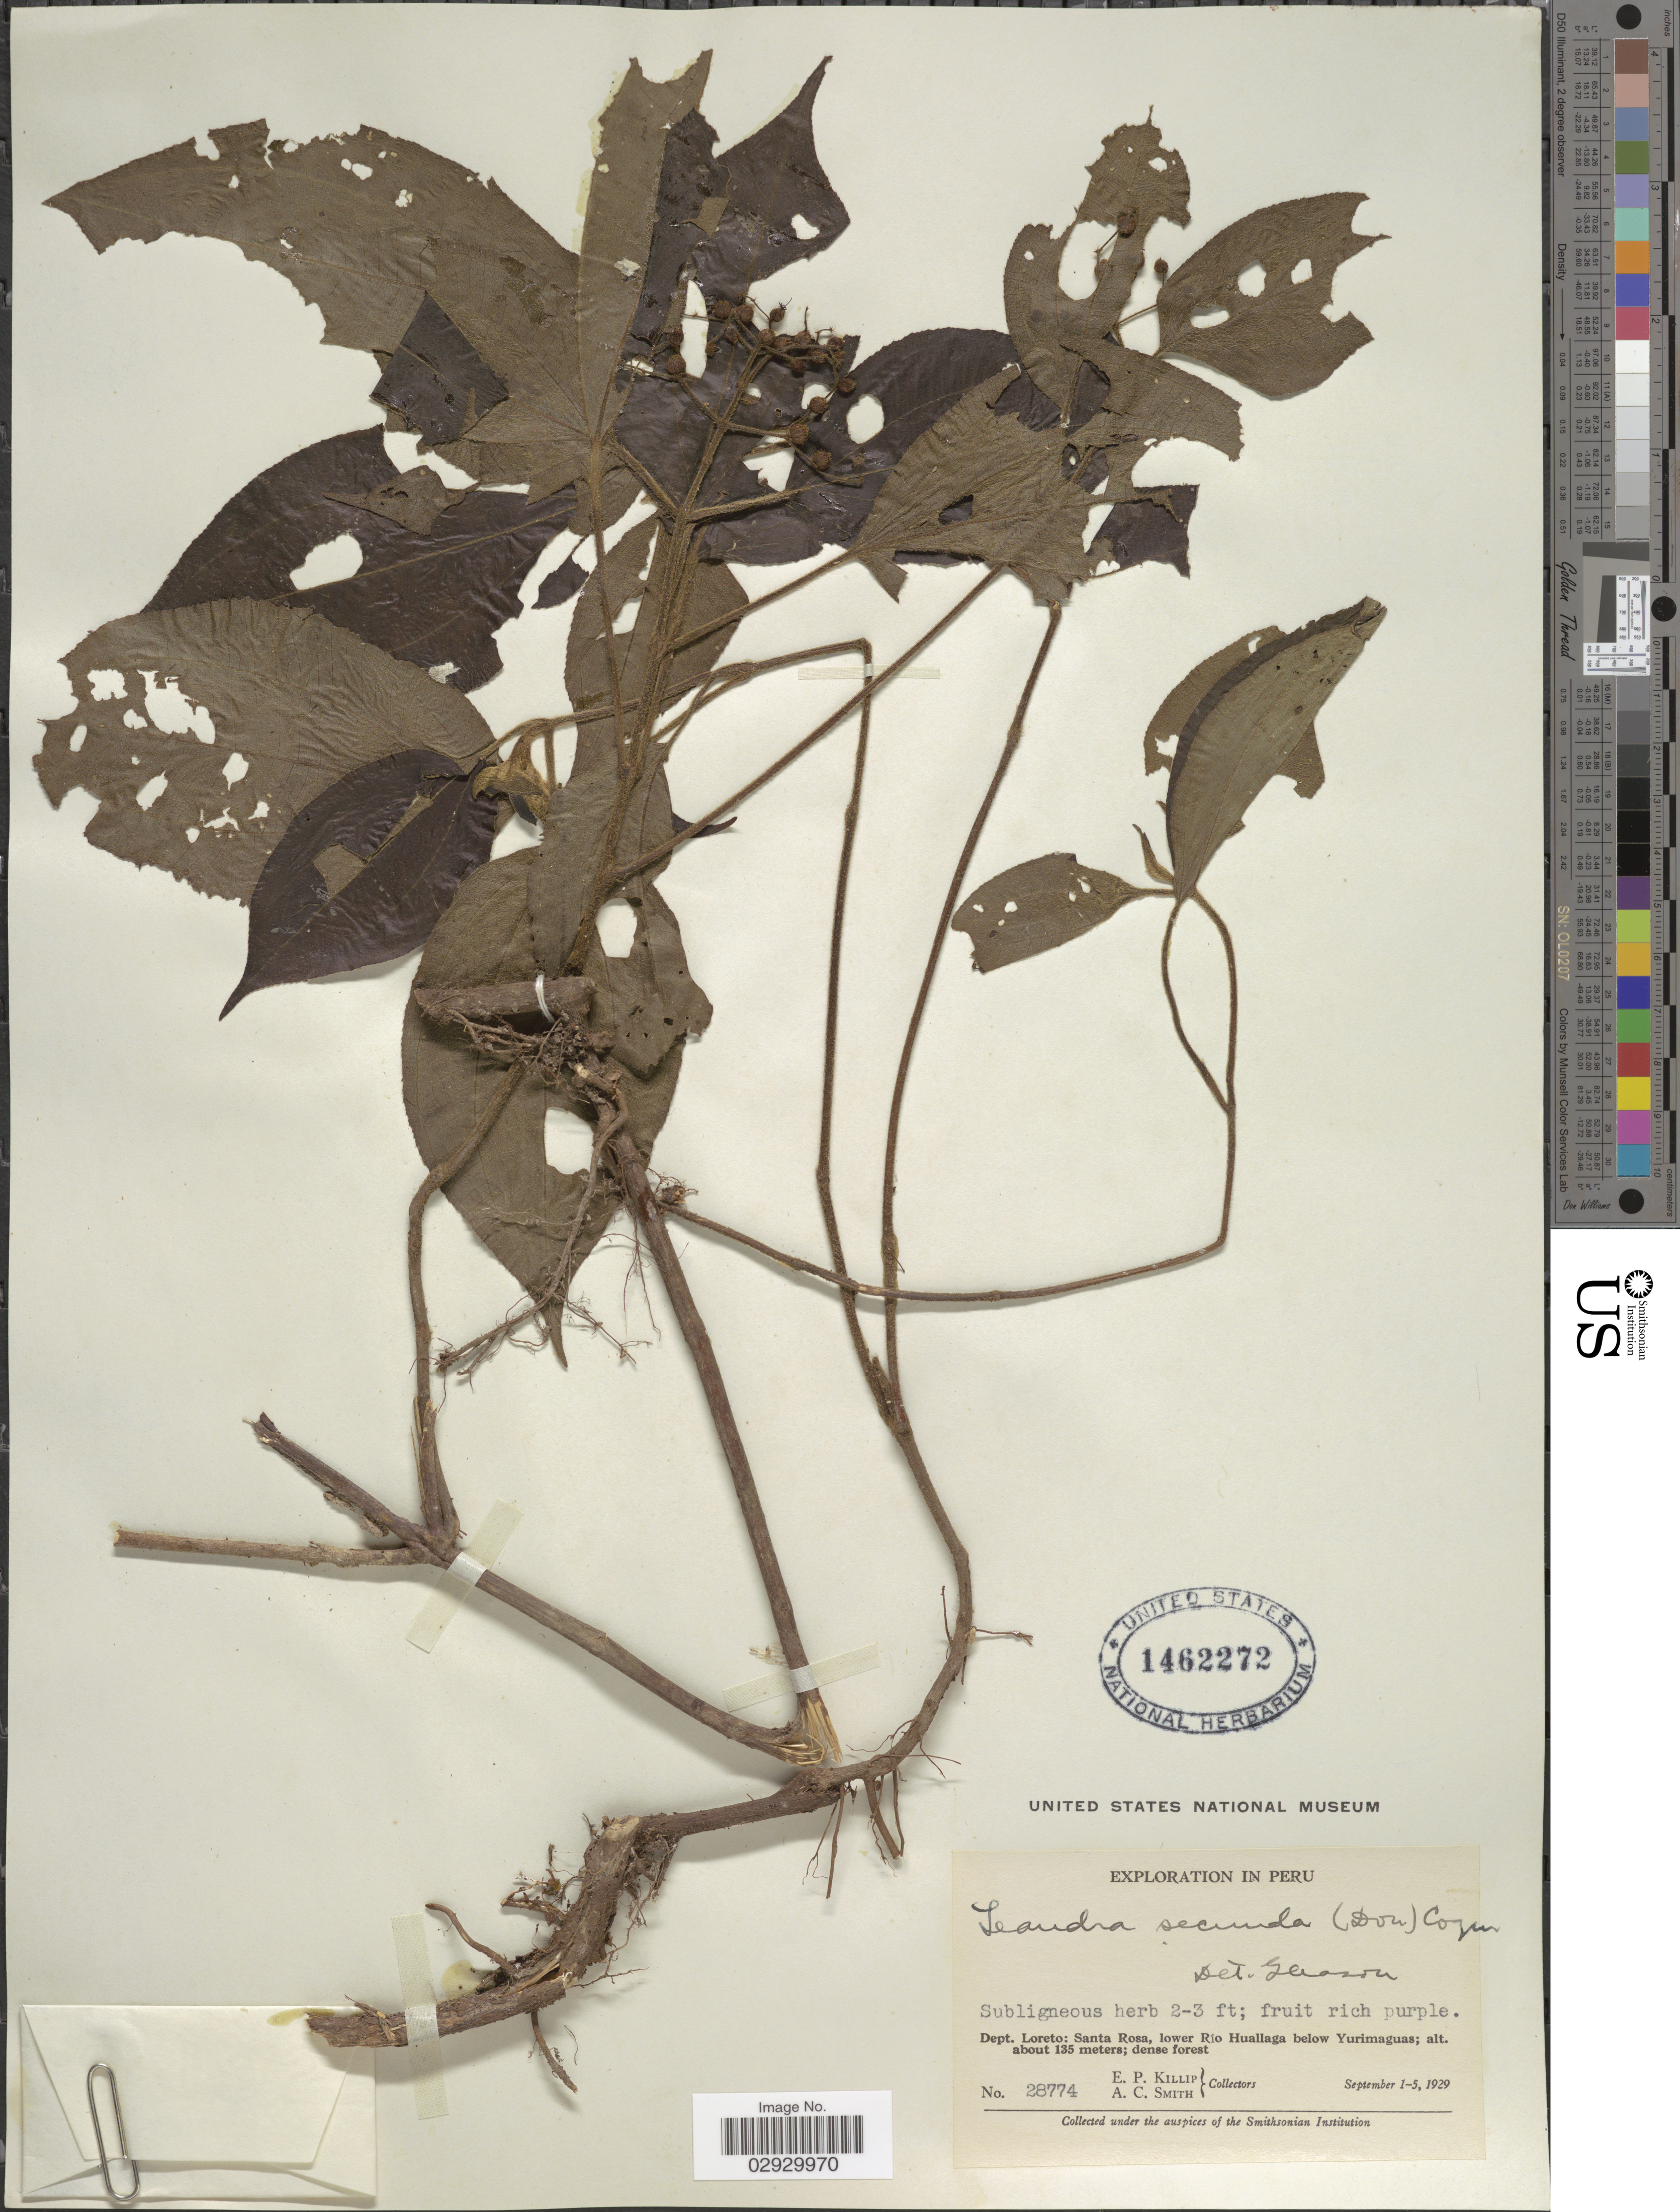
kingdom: Plantae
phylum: Tracheophyta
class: Magnoliopsida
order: Myrtales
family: Melastomataceae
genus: Leandra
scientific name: Leandra secunda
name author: (D. Don) Cogn.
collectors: E. P. Killip & A. C. Smith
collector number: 28774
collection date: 1929-09-01/1929-09-05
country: Peru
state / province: Loreto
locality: Dept. Loreto: Santa Rosa, lower Río Huallaga below Yurimaguas.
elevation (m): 135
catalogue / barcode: US 1462272